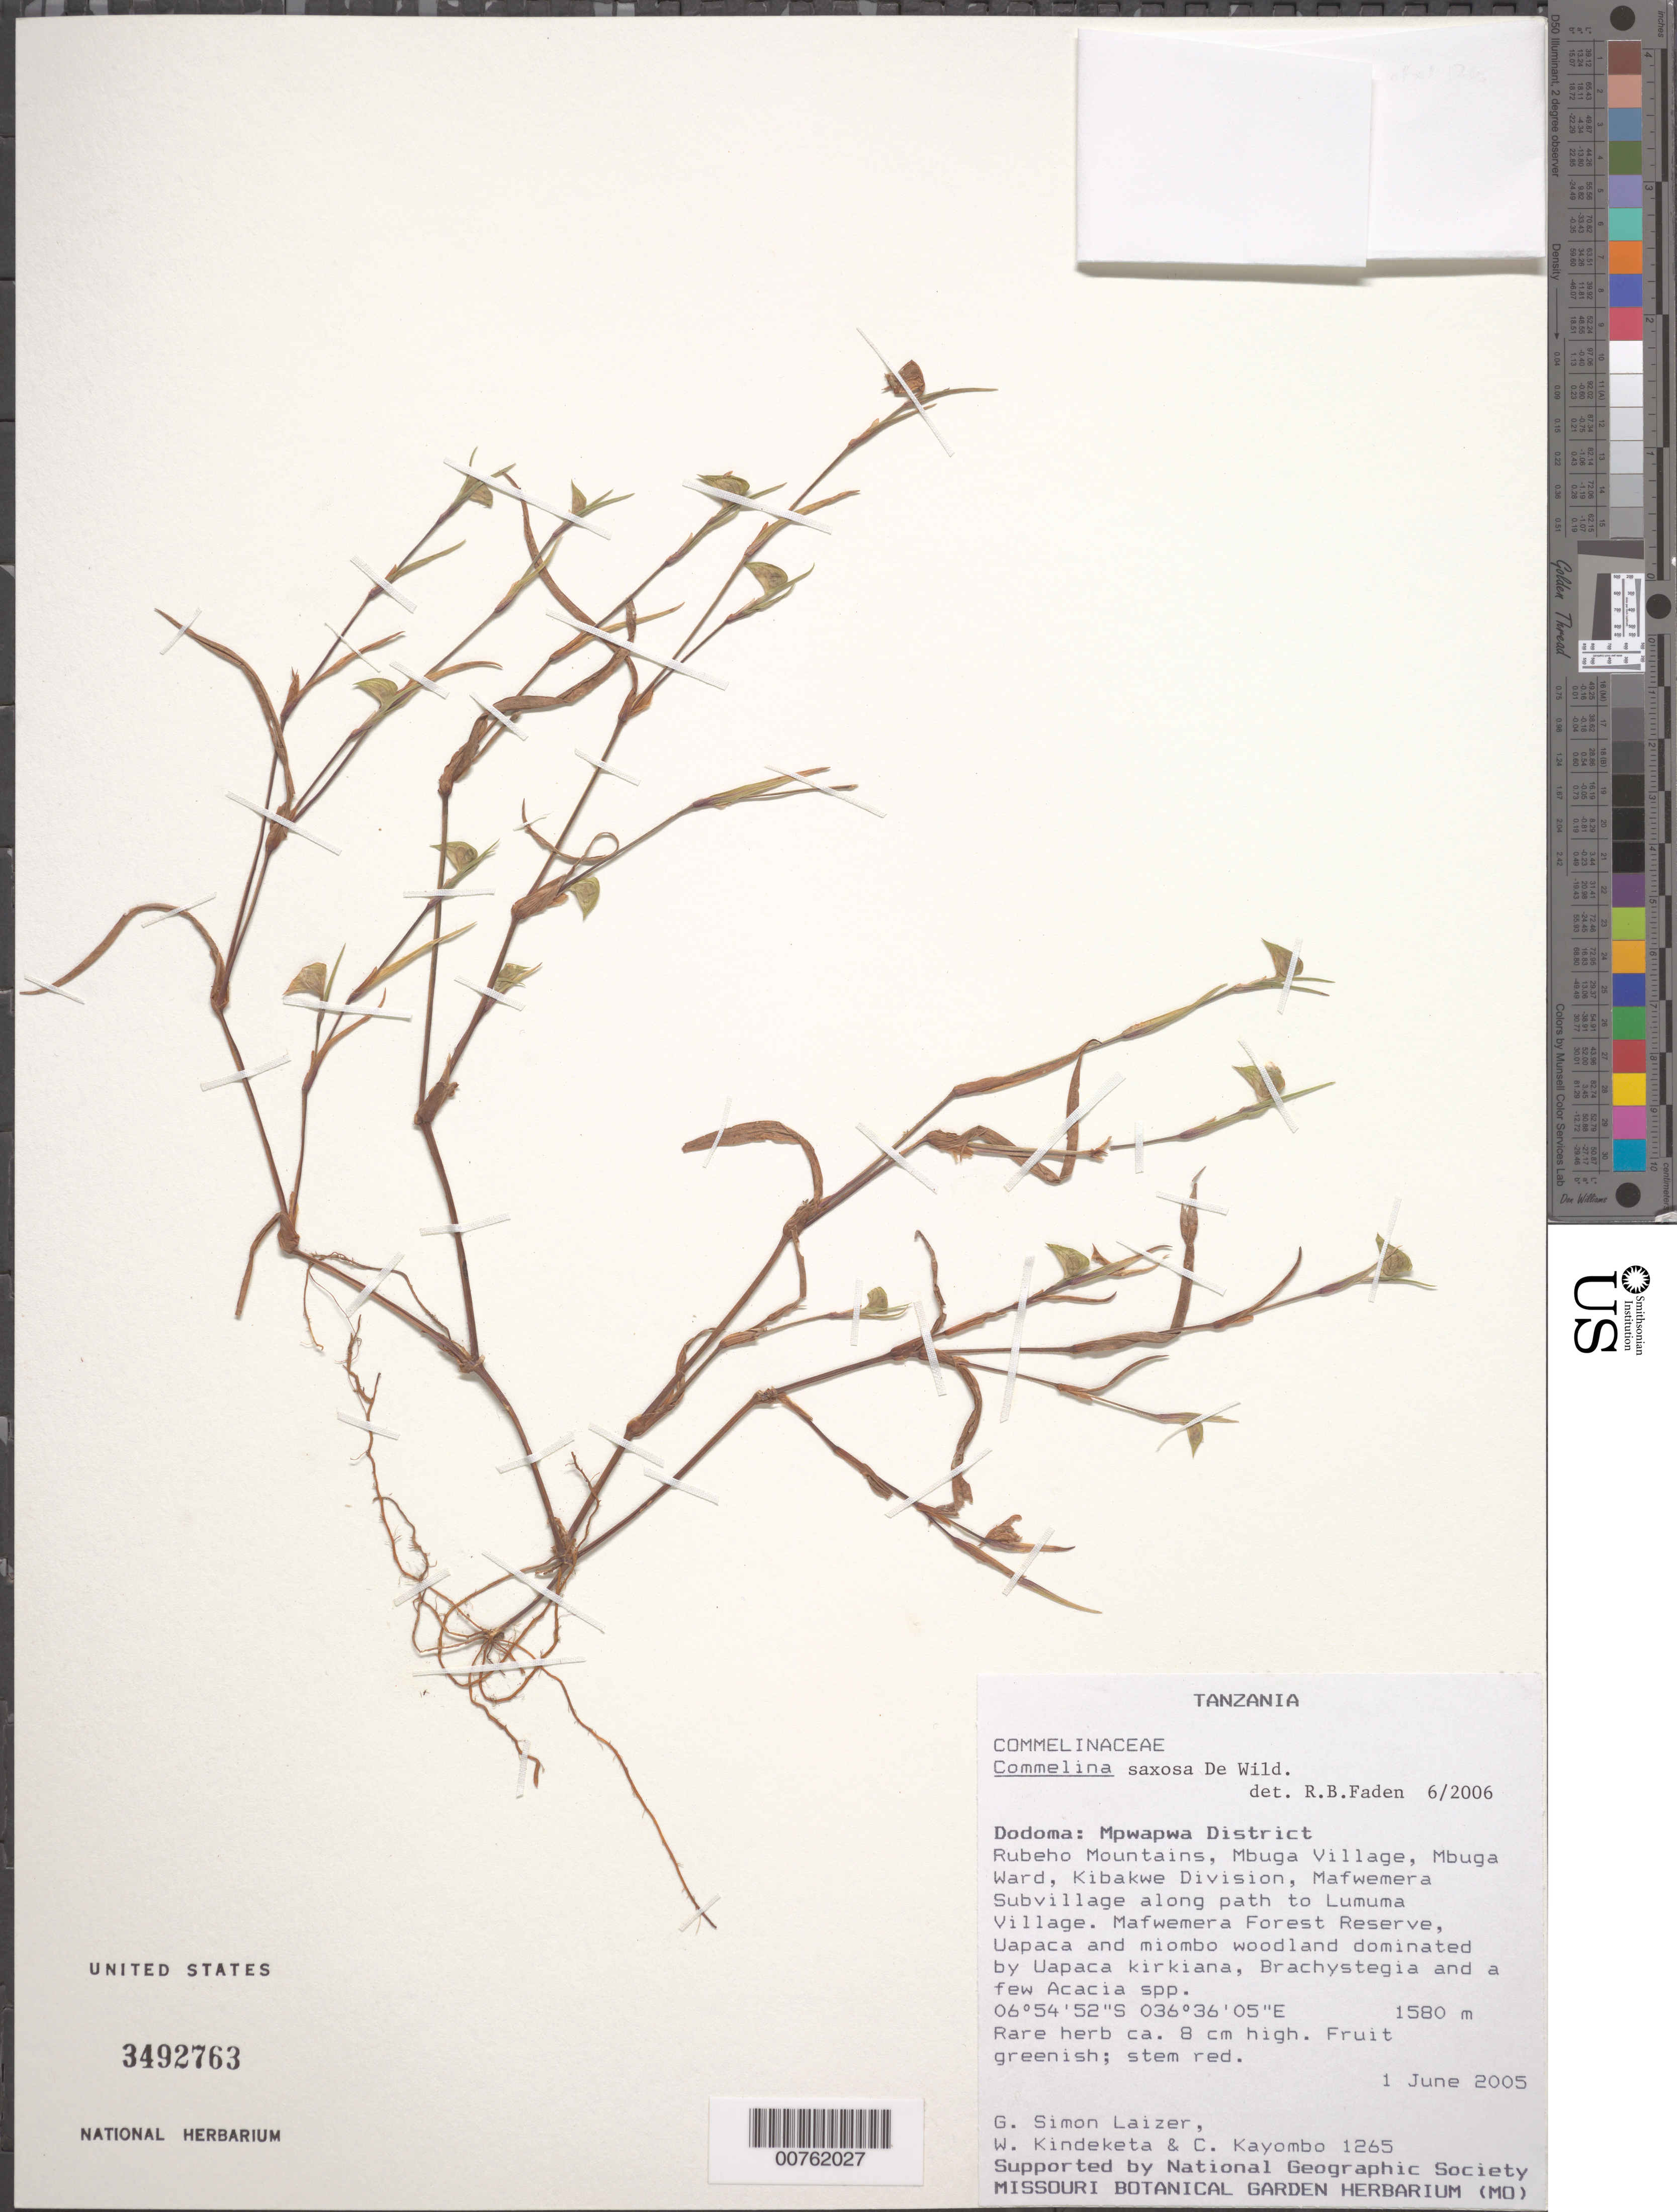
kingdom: Plantae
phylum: Tracheophyta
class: Liliopsida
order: Commelinales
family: Commelinaceae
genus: Commelina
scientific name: Commelina saxosa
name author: De Wild.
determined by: Faden, Robert B., (US), Smithsonian Institution - National Museum of Natural History (UNITED STATES)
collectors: G. S. Laizer, W. Kindeketa & C. Kayombo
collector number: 1265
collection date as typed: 01 Jun 2005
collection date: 2005-06-01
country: Tanzania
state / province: Dodoma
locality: Mpwapwa District. Rubeho Mountains, Mbuga Village, Mbuga Ward, Kibakwe Division, Mafwemera Subvillage along path to Lumuma Village.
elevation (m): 1580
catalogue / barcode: US 3492763